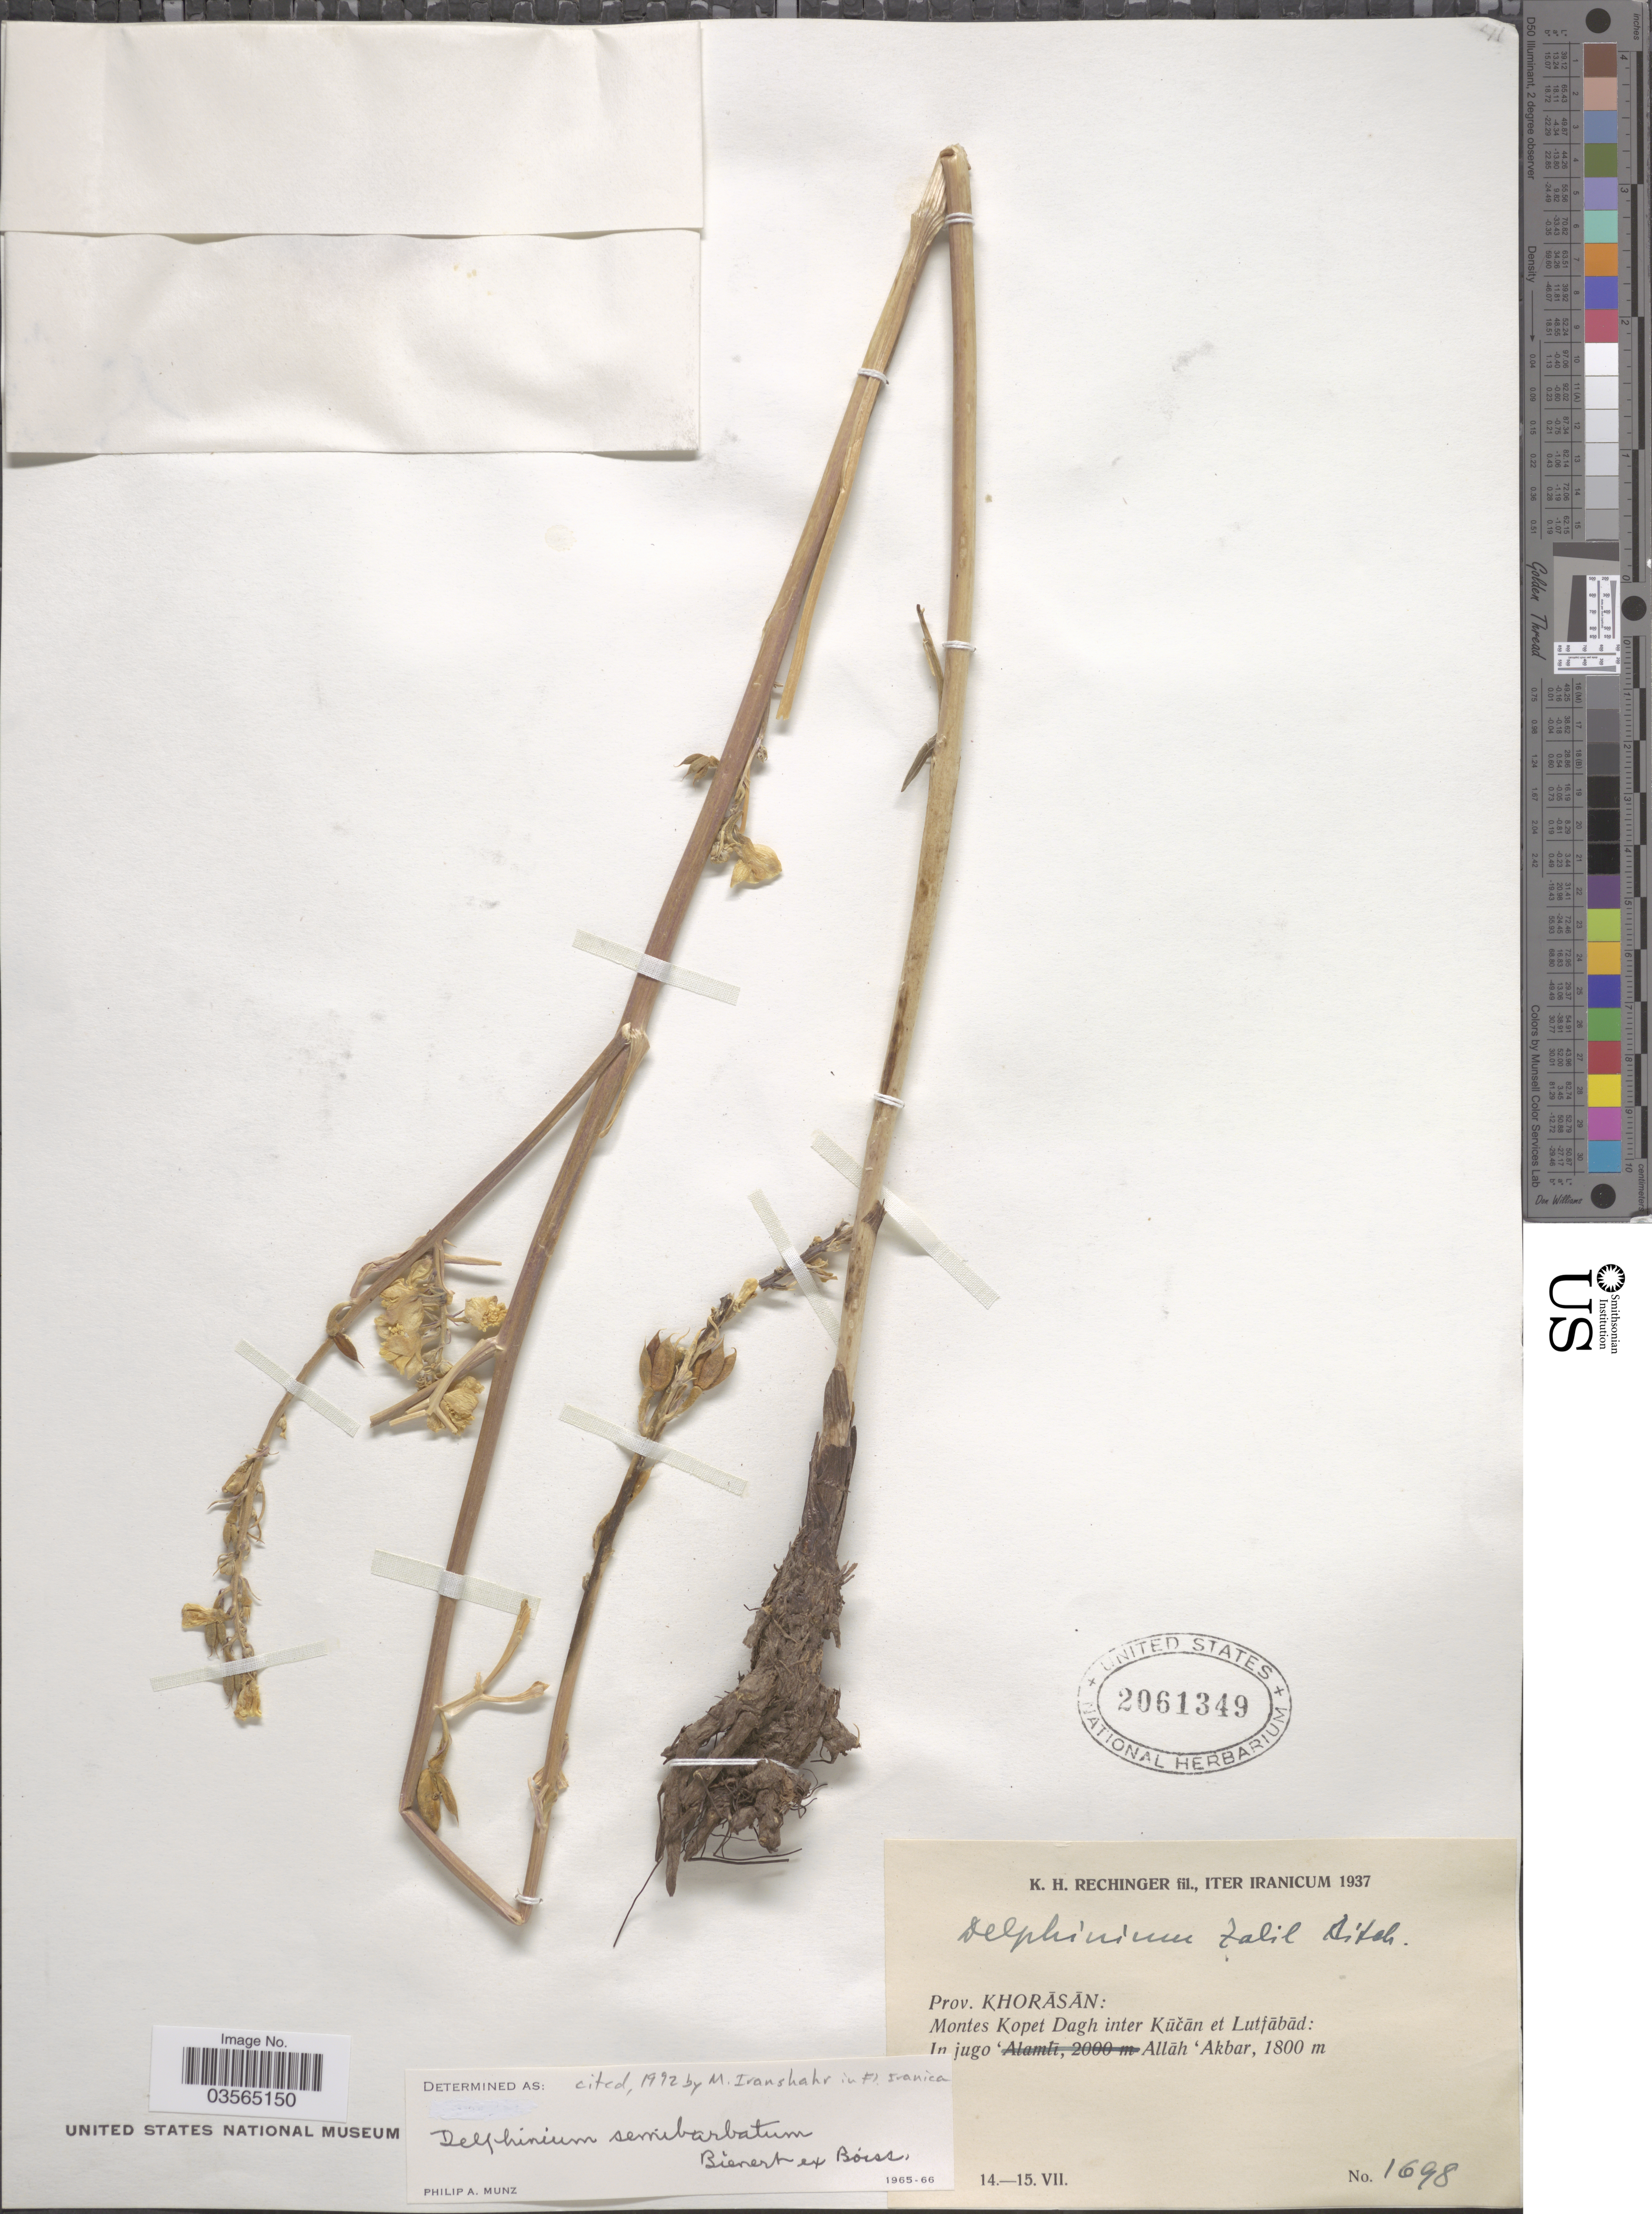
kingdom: Plantae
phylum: Tracheophyta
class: Magnoliopsida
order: Ranunculales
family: Ranunculaceae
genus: Delphinium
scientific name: Delphinium semibarbatum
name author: Bienert ex Boiss.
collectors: K. H. Rechinger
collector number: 1698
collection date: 1937-07-14/1937-07-15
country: Iran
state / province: Khorasan [obsolete]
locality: Montes Kopet Dagh inter Kūčān et Lutfābād: In jugo 'Allāh 'Akbar.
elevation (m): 1800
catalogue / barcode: US 2061349